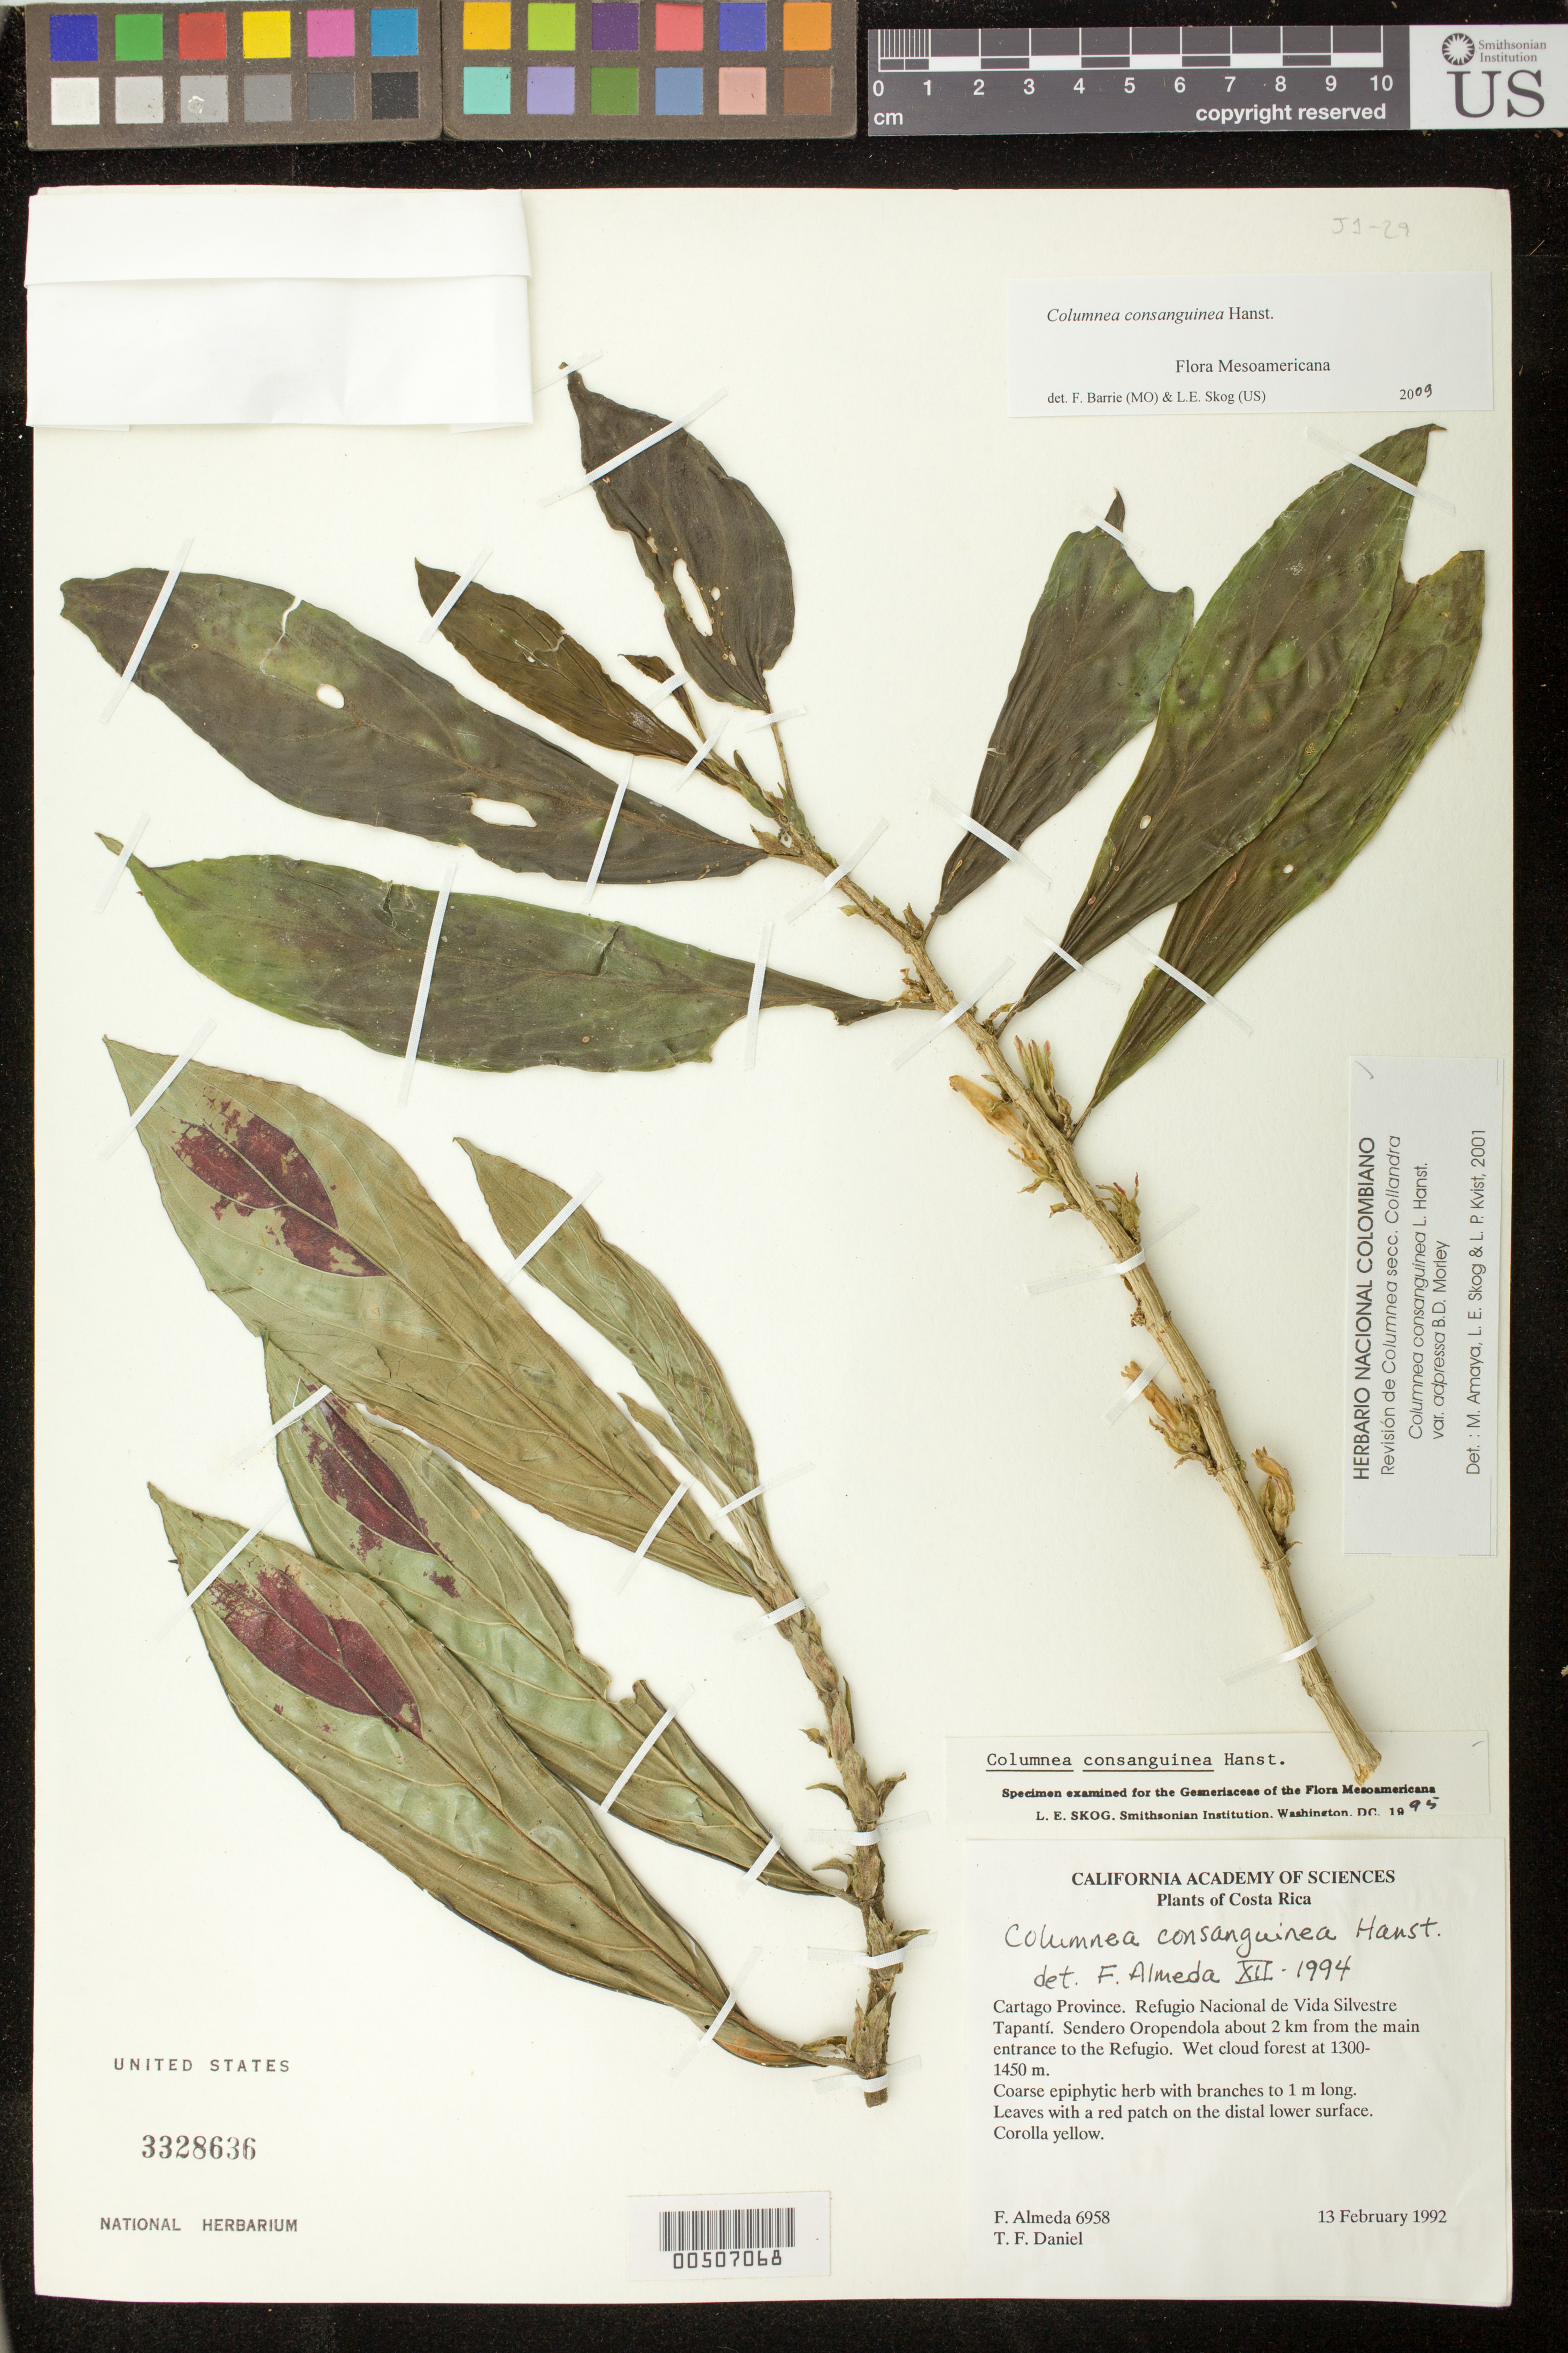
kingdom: Plantae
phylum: Tracheophyta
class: Magnoliopsida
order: Lamiales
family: Gesneriaceae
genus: Columnea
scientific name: Columnea consanguinea var. adpressa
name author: B.D. Morley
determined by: Amaya-Márquez, M.; et al.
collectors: F. Almeda & T. F. Daniel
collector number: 6958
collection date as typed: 13 Feb 1992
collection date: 1992-02-13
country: Costa Rica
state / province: Cartago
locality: Refugio Nacional de Vida Silvestre Tapantí, Sendero Oropendola about 2 km from the main entrance to the Refugio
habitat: wet cloud forest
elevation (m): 1300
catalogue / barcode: US 3328636